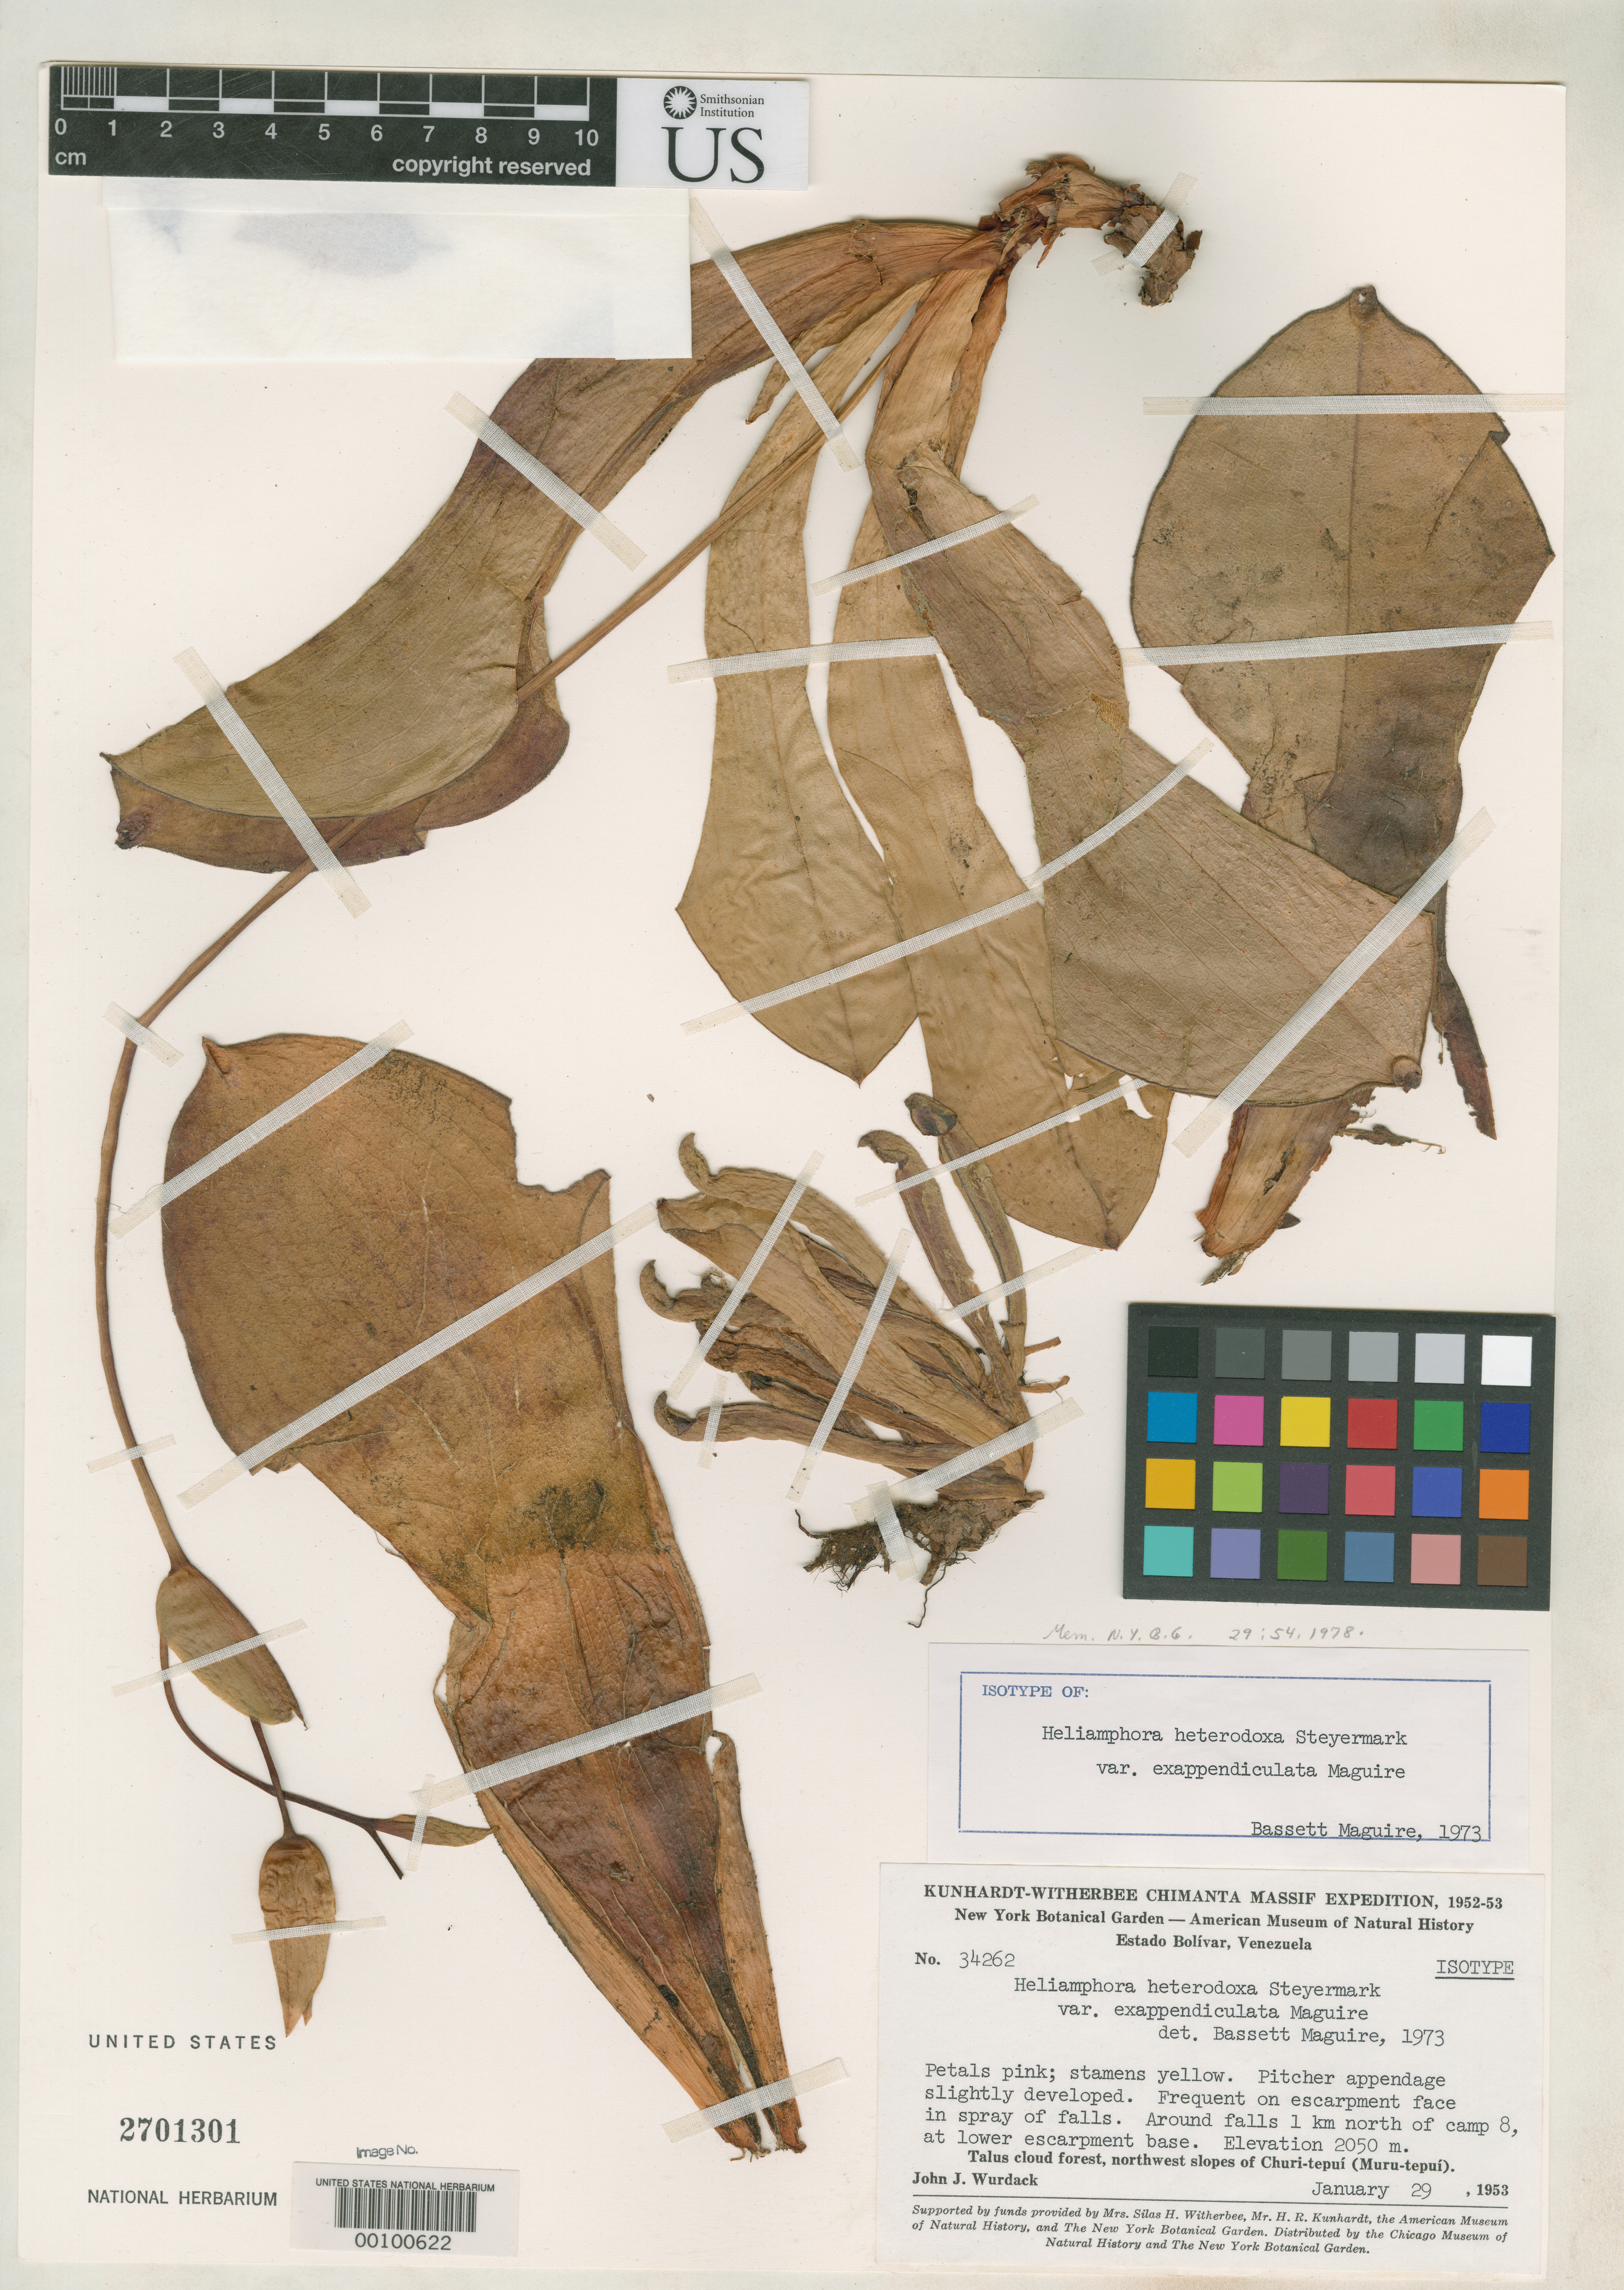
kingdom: Plantae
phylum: Tracheophyta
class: Magnoliopsida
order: Ericales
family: Sarraceniaceae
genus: Heliamphora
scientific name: Heliamphora heterodoxa var. exappendiculata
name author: Maguire & Steyerm.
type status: Isotype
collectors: J. J. Wurdack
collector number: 34262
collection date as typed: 29 Jan 1953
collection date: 1953-01-29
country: Venezuela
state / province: Bolivar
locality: Churi-tepuis.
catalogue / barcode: US 2701301